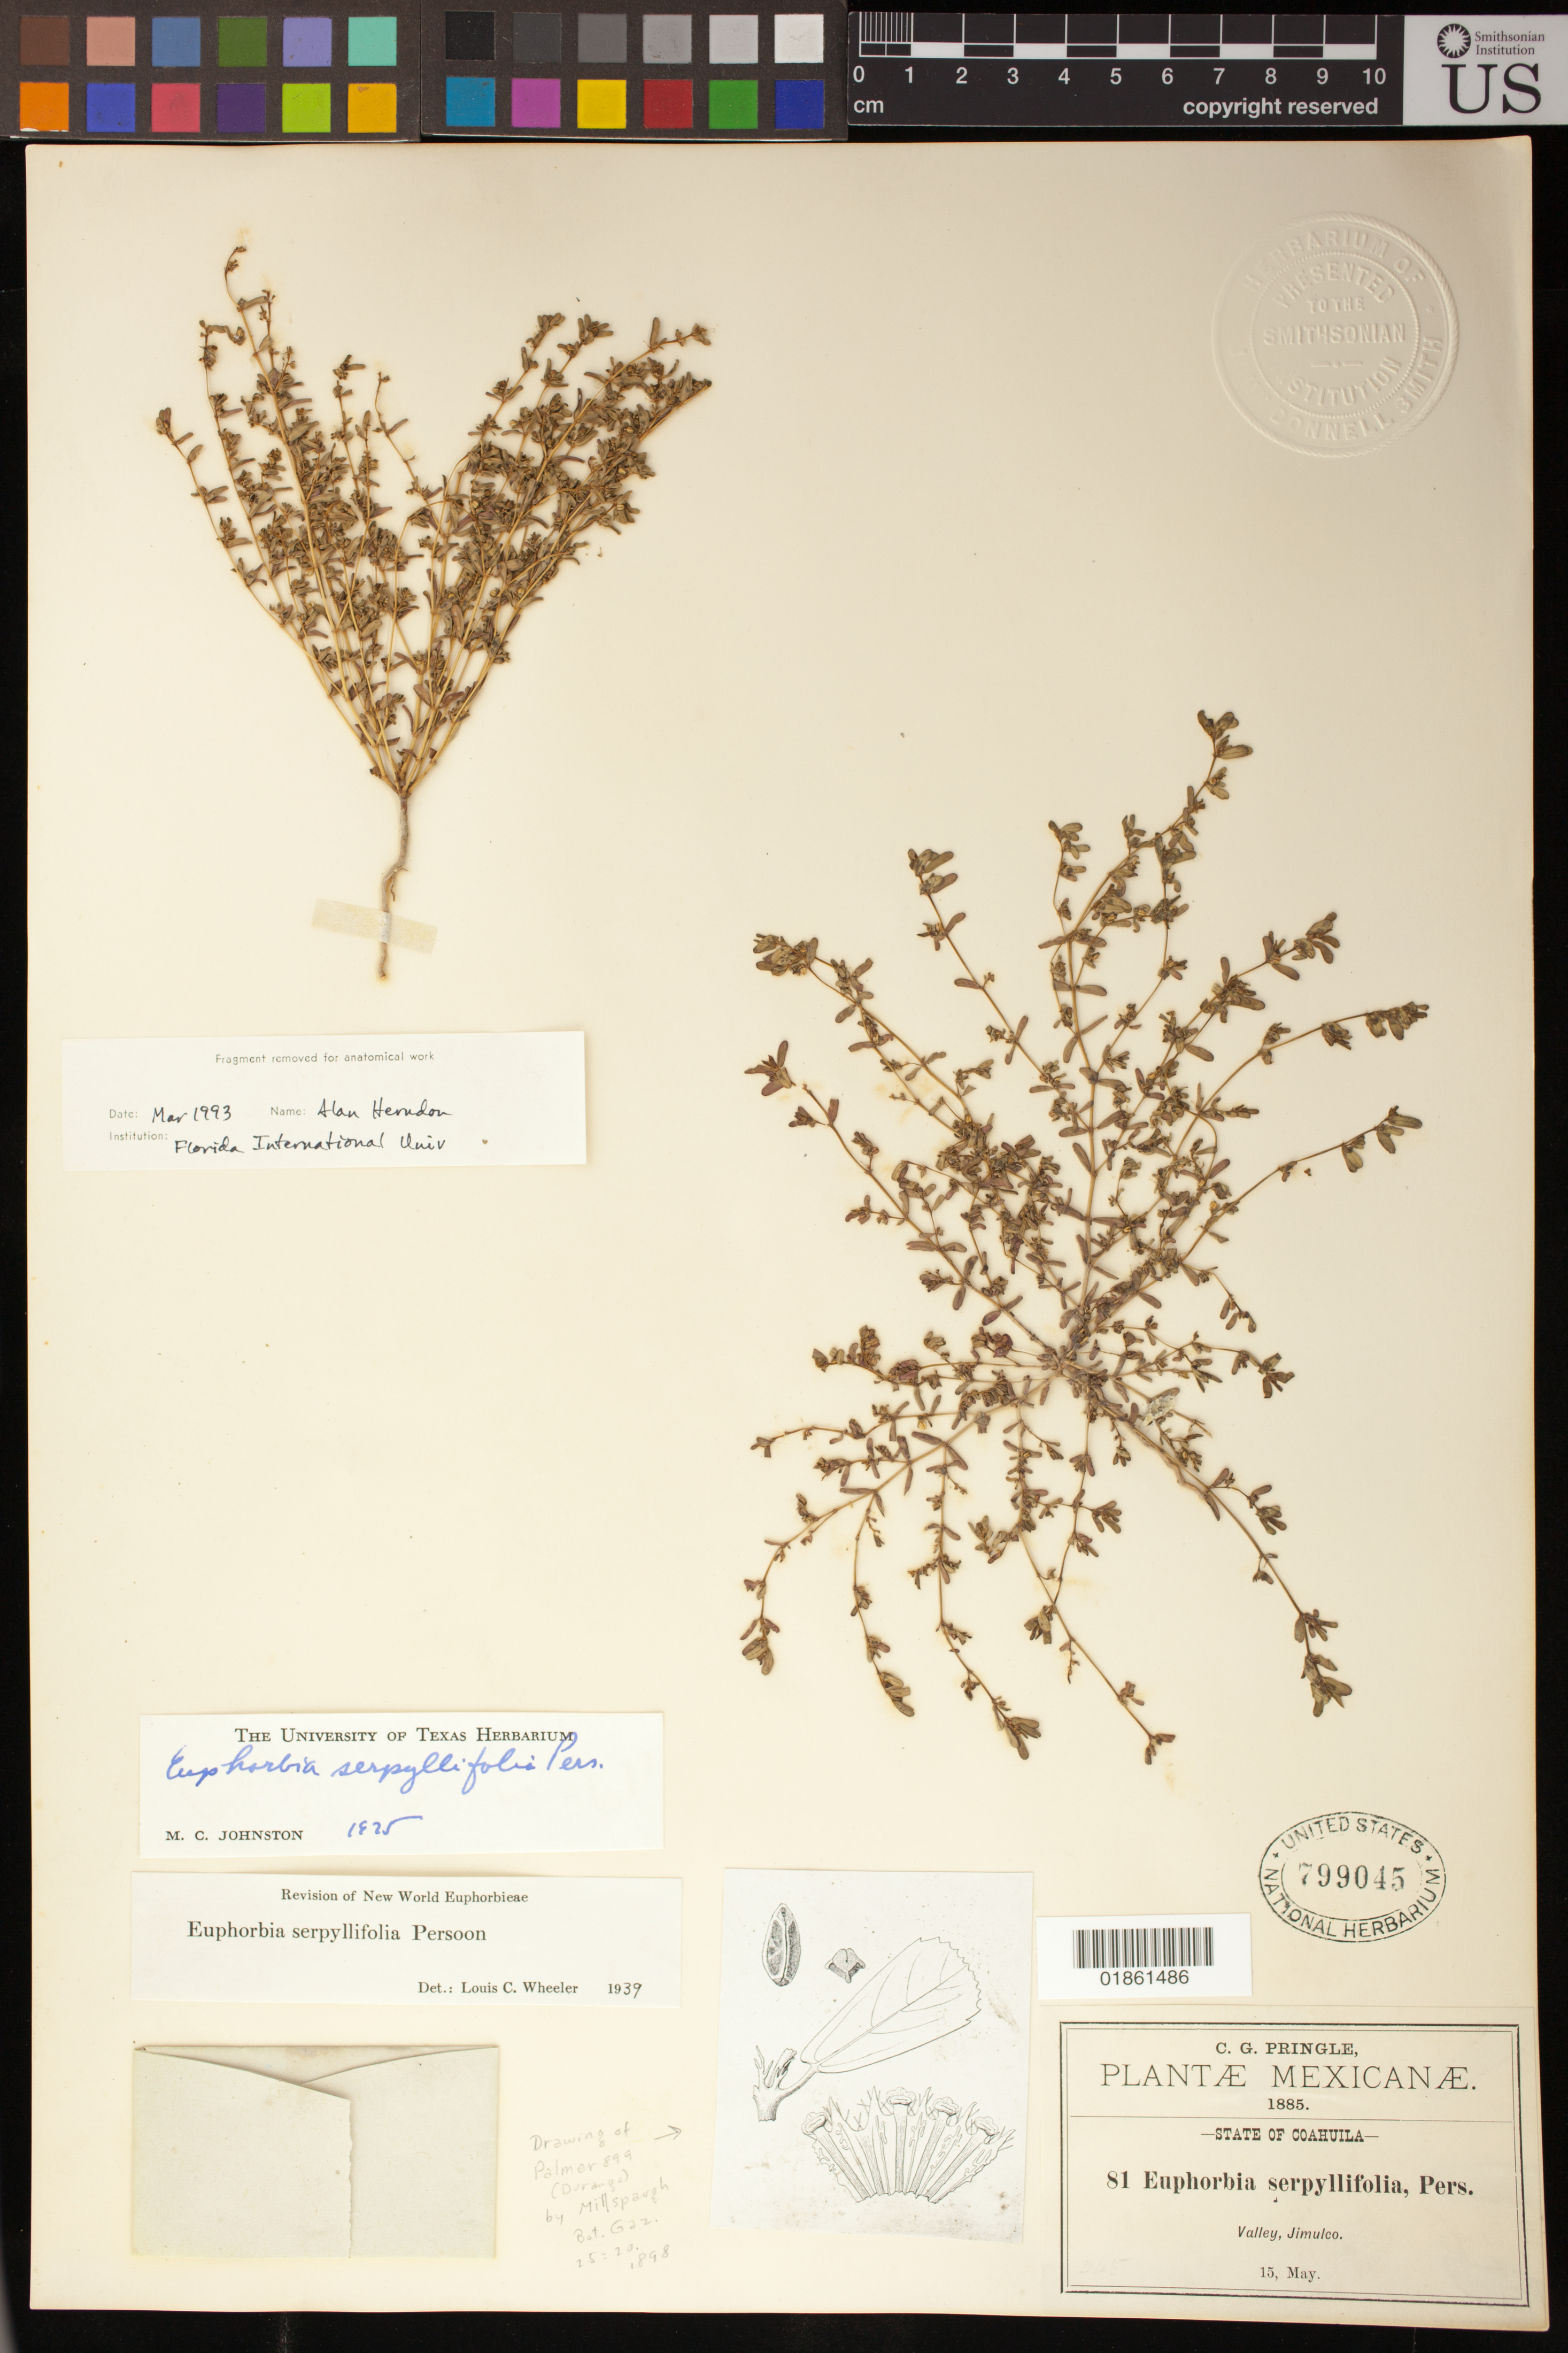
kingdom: Plantae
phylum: Tracheophyta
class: Magnoliopsida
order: Malpighiales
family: Euphorbiaceae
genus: Euphorbia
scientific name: Euphorbia serpillifolia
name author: Pers.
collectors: C. G. Pringle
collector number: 81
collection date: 1885-05-15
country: Mexico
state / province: Coahuila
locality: Valley Jimulco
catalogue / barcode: US 799045